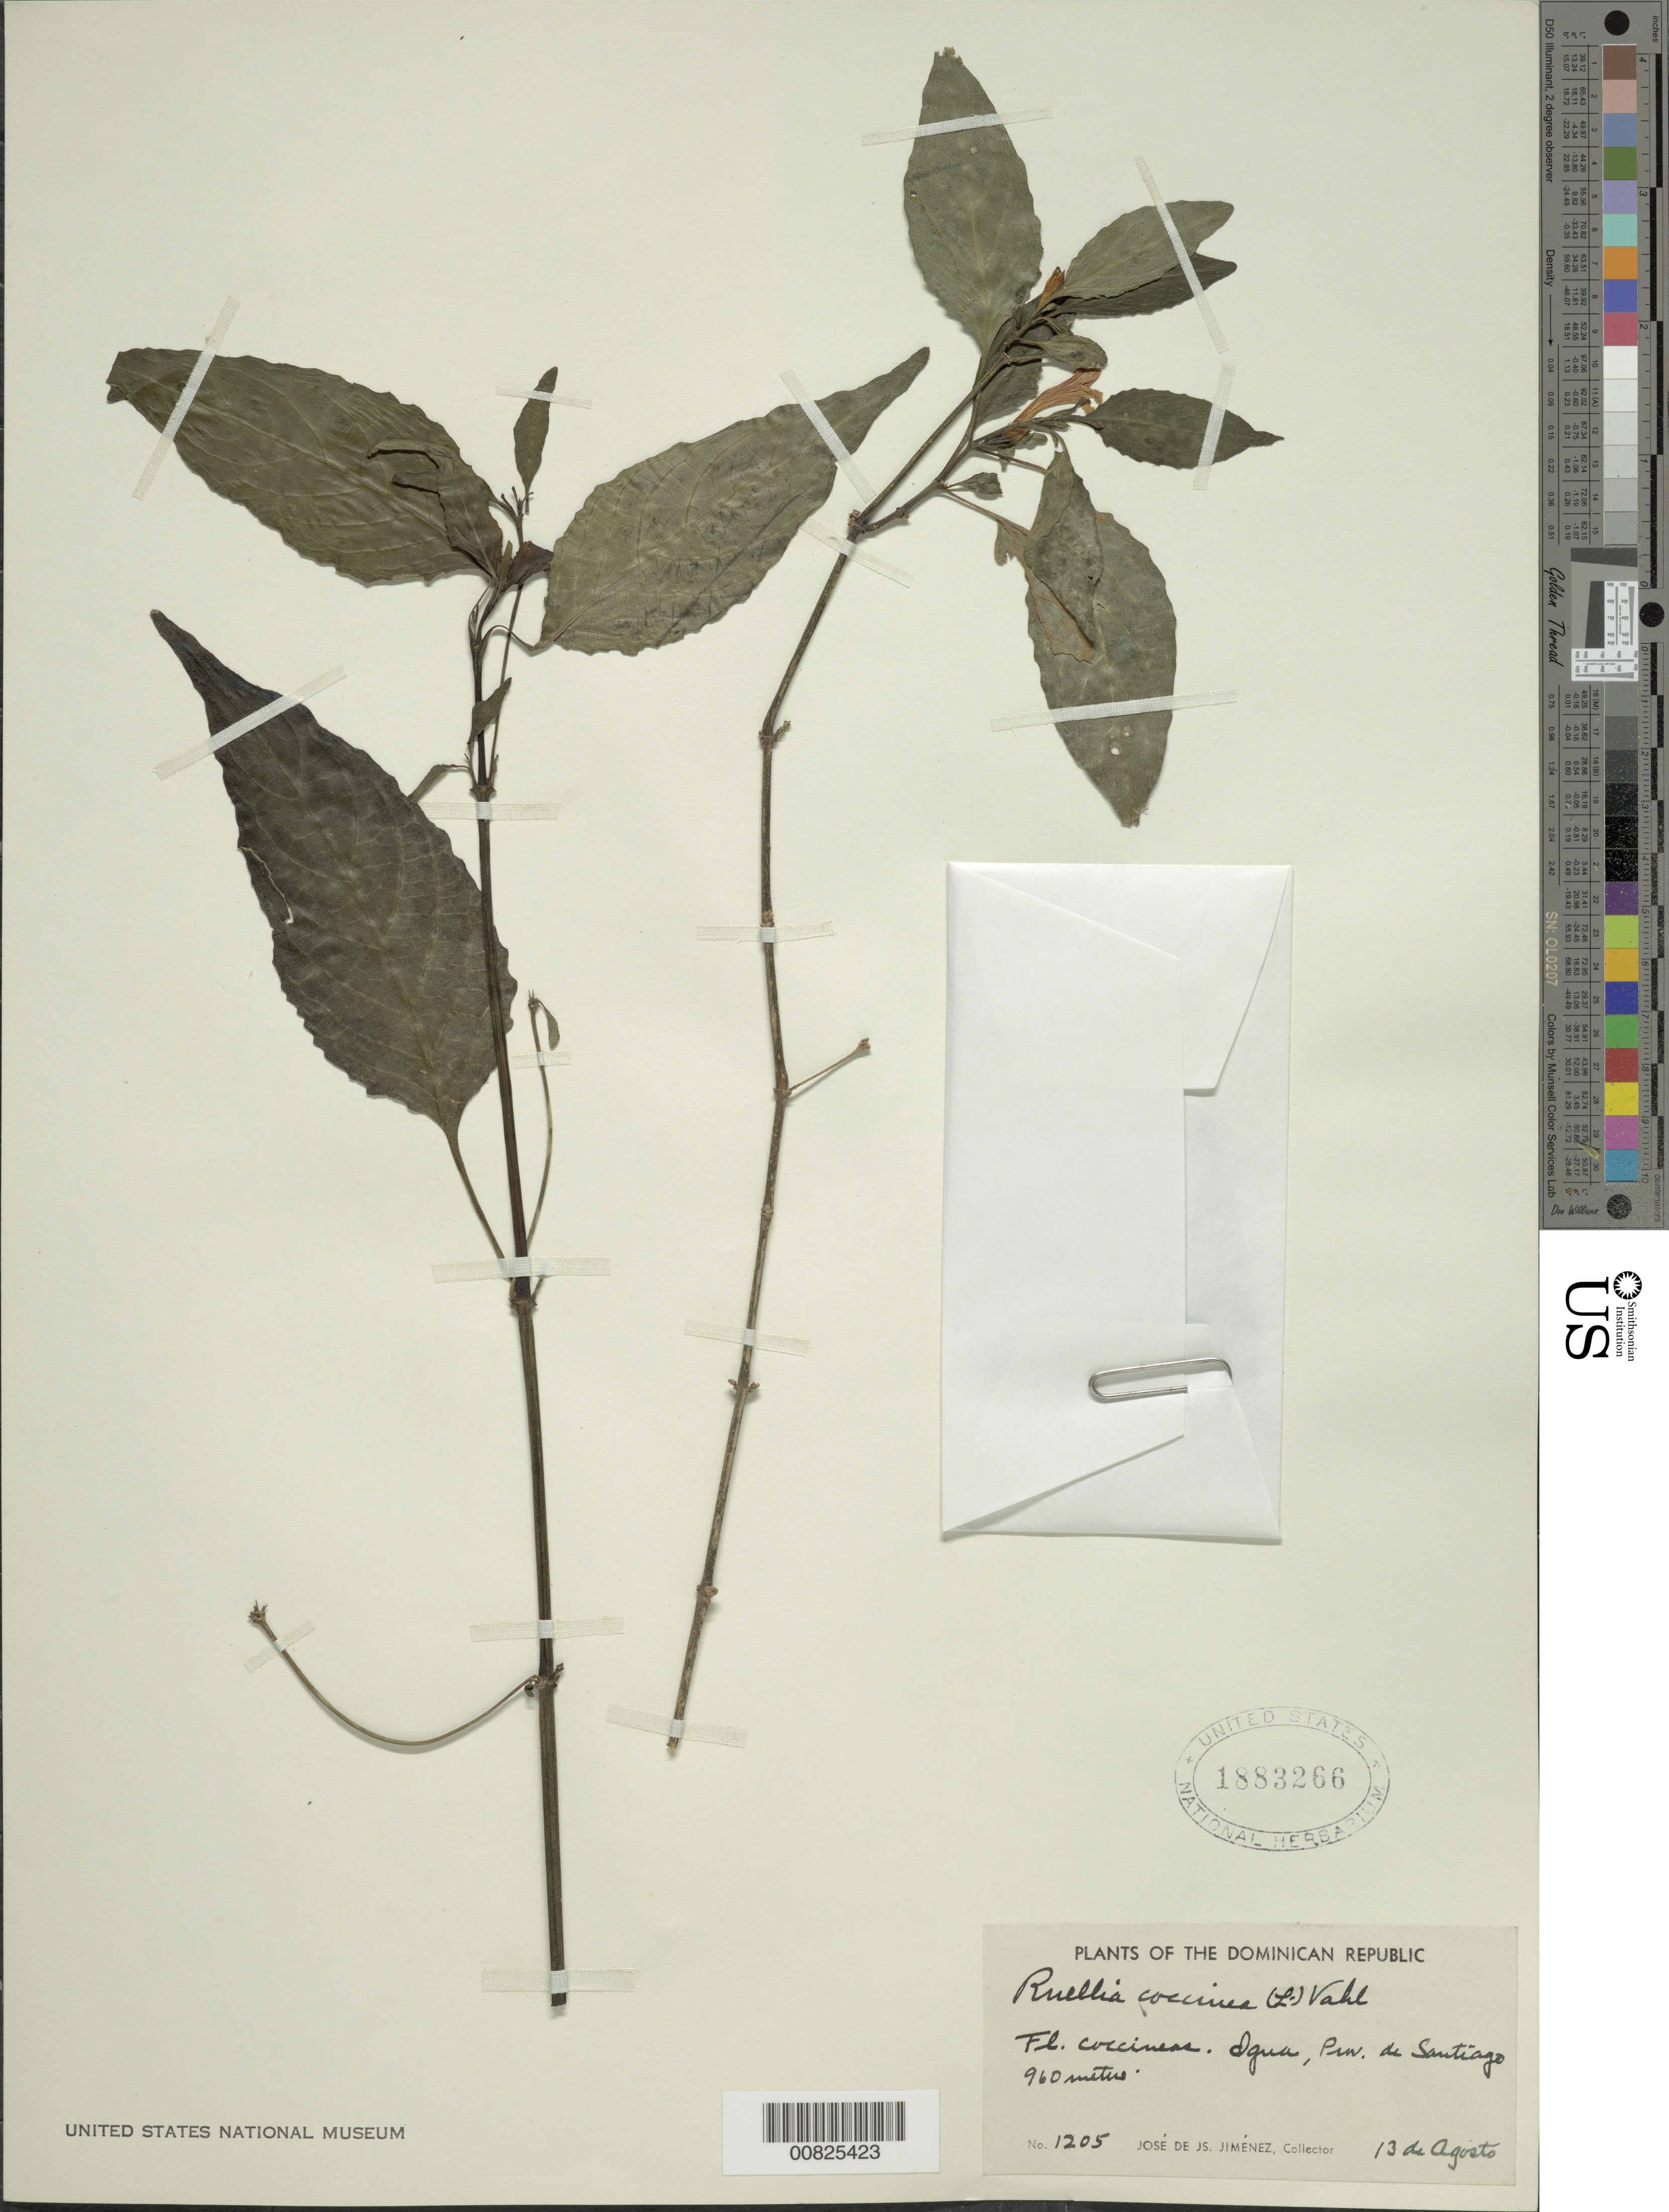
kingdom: Plantae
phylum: Tracheophyta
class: Magnoliopsida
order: Lamiales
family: Acanthaceae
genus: Ruellia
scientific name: Ruellia coccinea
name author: (L.) Vahl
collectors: J. J. Jiménez Almonte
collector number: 1205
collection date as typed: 13 Aug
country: Dominican Republic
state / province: Santiago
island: Hispaniola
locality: Igua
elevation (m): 960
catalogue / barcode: US 1883266